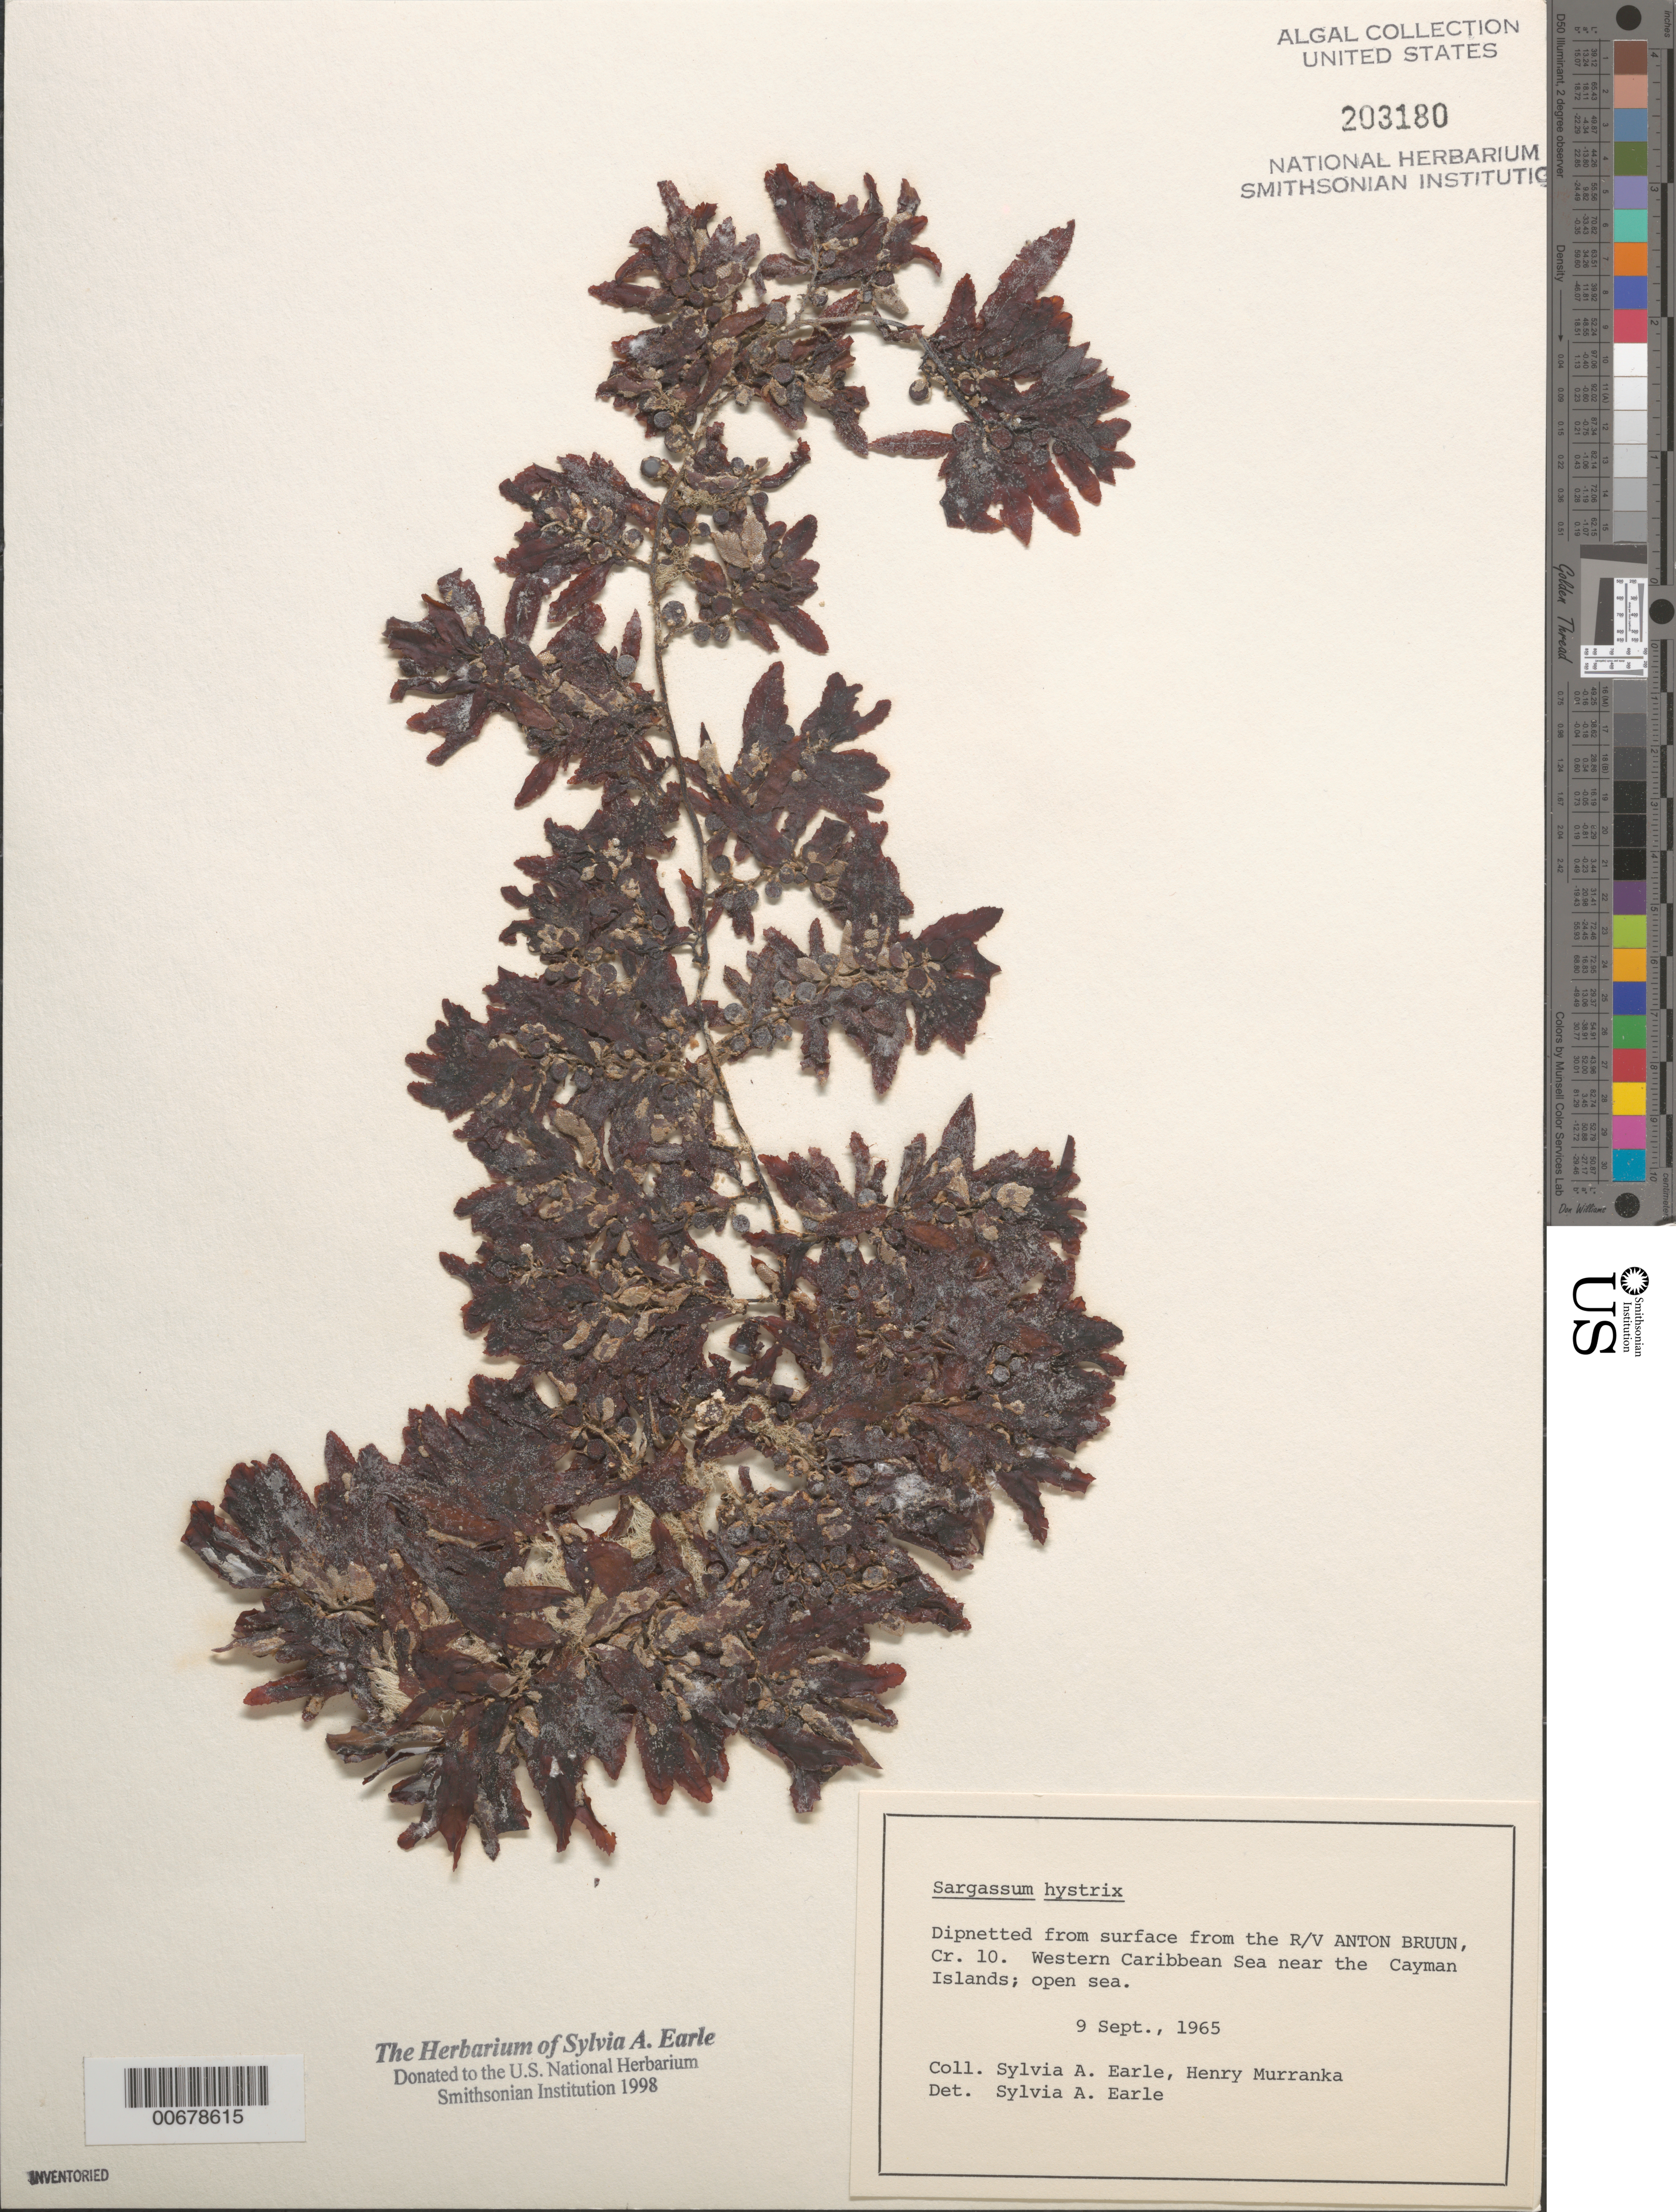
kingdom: Chromista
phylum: Ochrophyta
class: Phaeophyceae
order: Fucales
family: Sargassaceae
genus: Sargassum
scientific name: Sargassum hystrix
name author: J. Agardh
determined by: Earle, S. A.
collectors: S. A. Earle & H. Murranka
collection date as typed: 09 Sep 1965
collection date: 1965-09-09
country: Cayman Islands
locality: Western Caribbean Sea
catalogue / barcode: US 203180